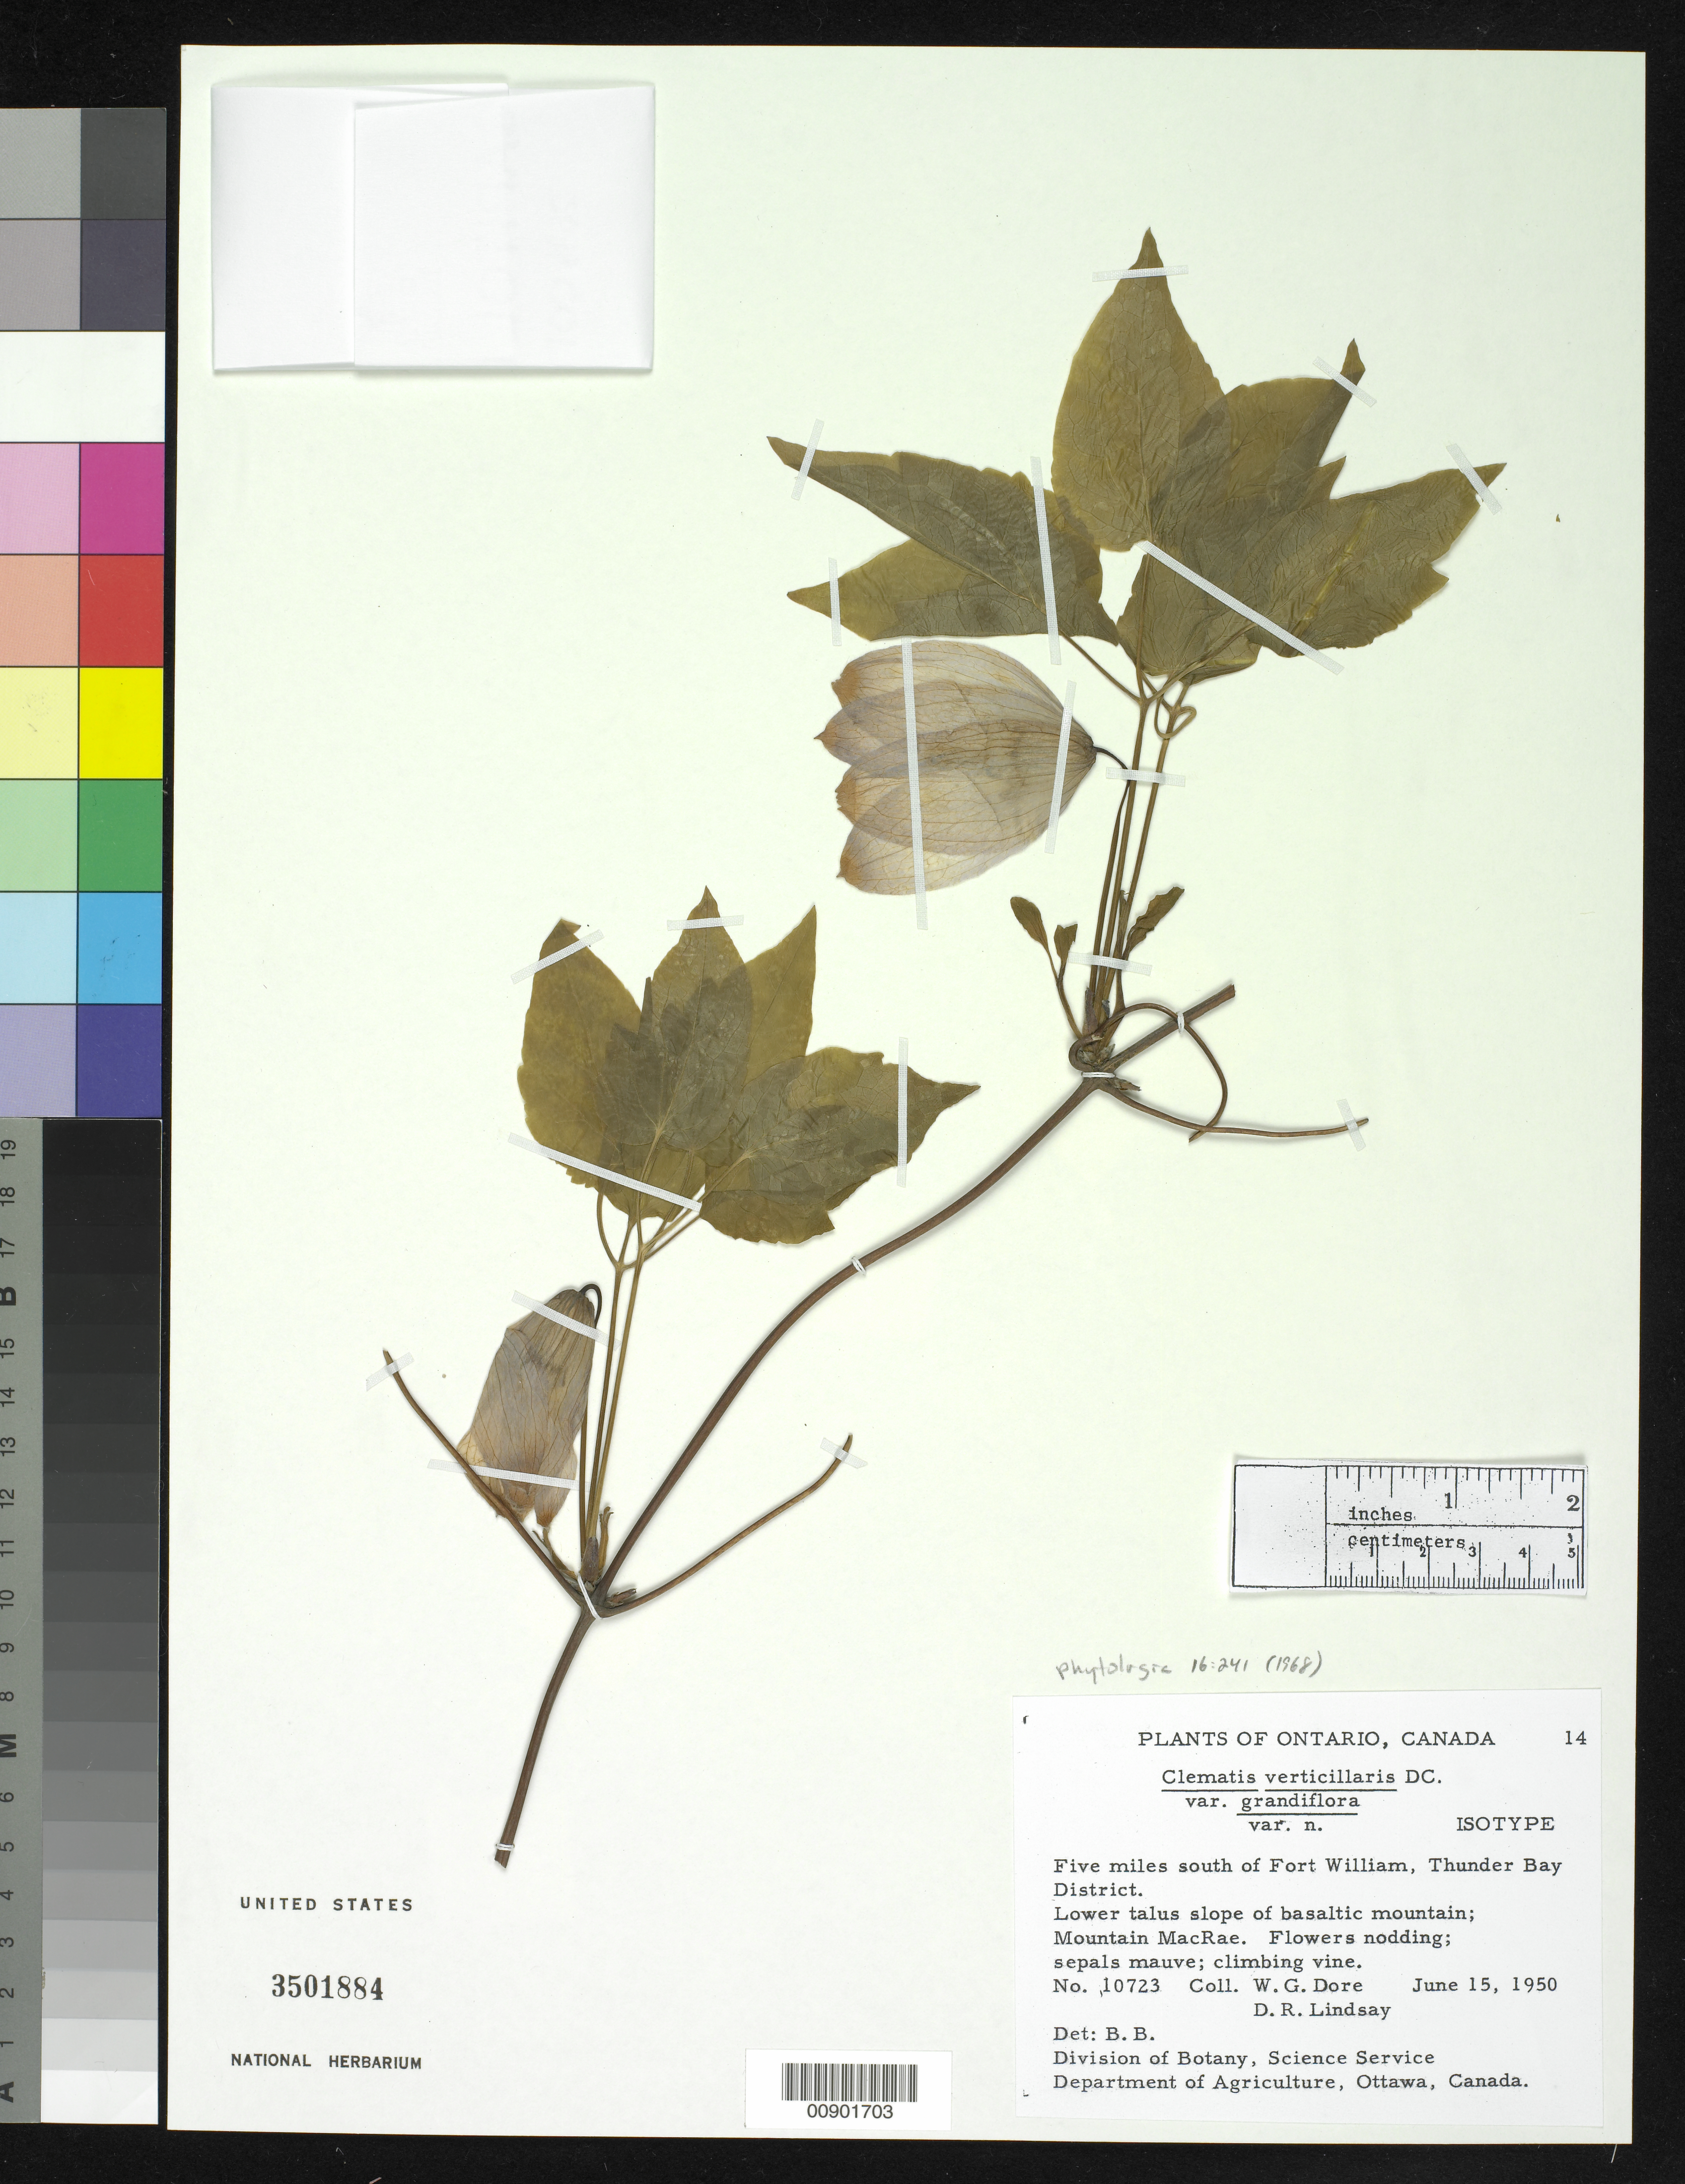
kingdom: Plantae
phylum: Tracheophyta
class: Magnoliopsida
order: Ranunculales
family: Ranunculaceae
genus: Clematis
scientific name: Clematis verticillaris var. grandiflora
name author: B. Boivin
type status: Isotype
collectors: W. Dore & D. Lindsay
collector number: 10723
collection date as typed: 15 Jun 1950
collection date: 1950-06-15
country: Canada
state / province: Ontario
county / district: Thunder Bay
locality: Five miles south of Fort William, Thunder Bay District. Mountain MacRae.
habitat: Lower talus slope of basaltic mountain.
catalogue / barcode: US 3501884